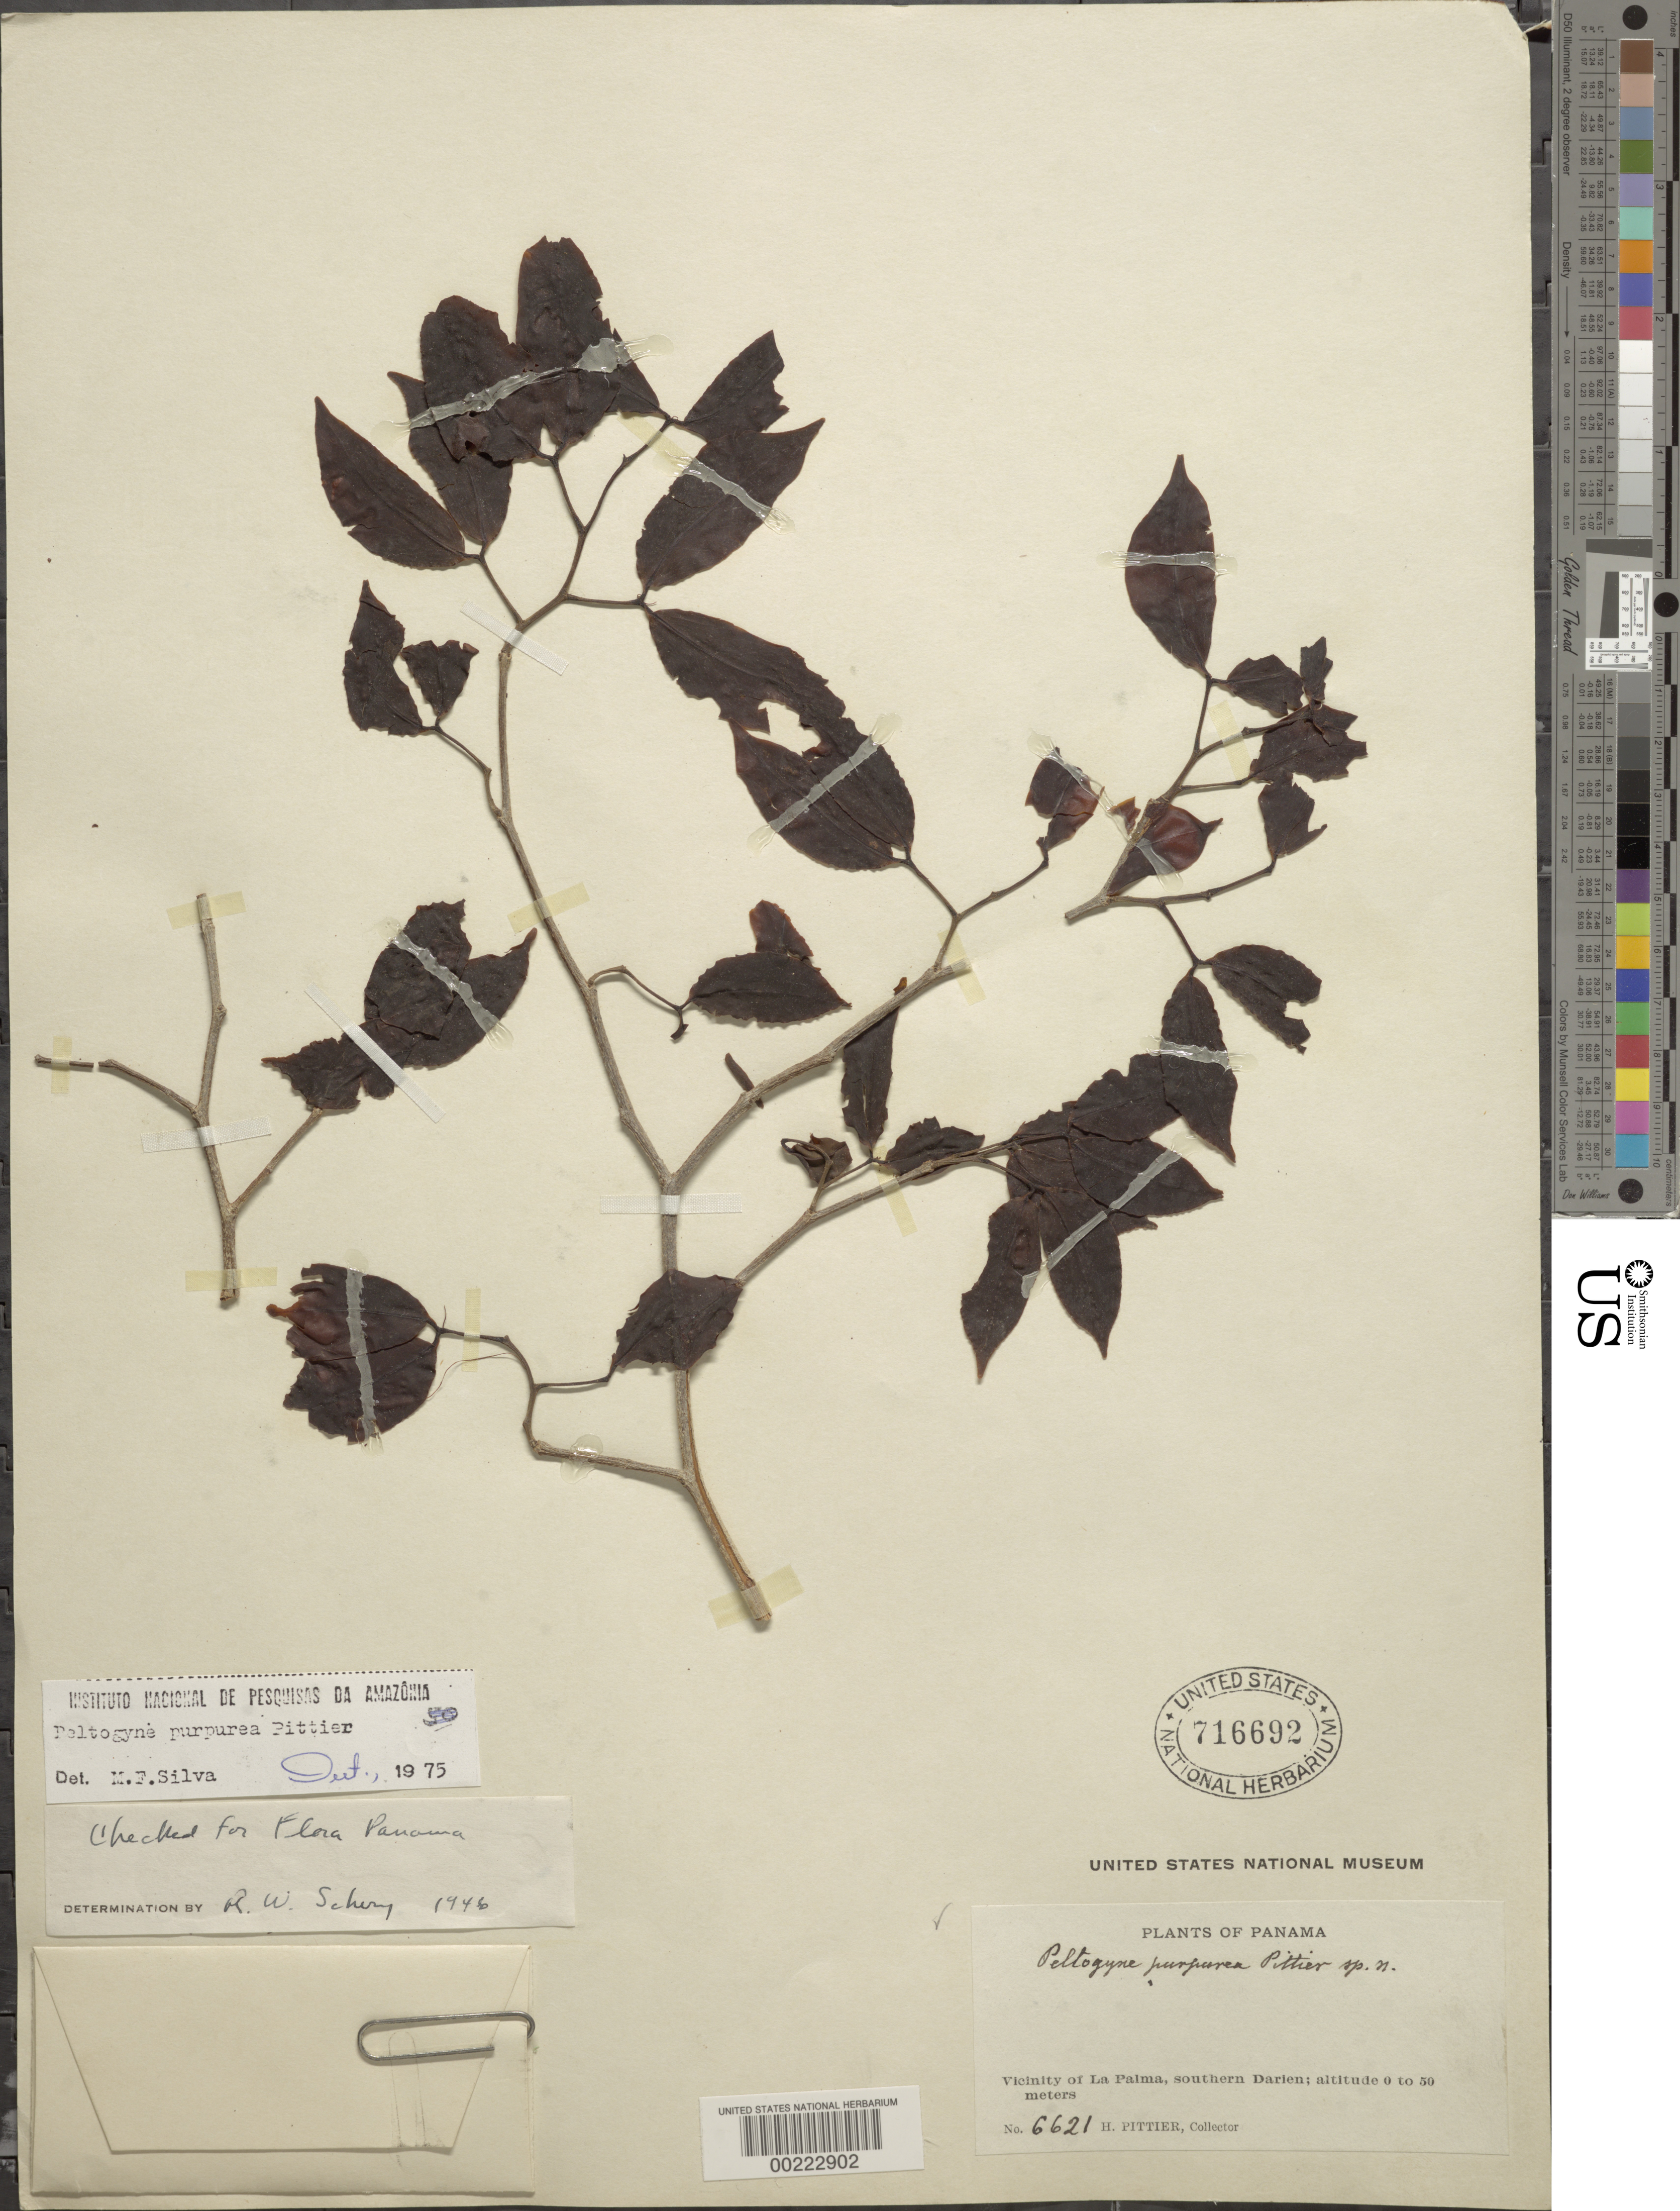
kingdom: Plantae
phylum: Tracheophyta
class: Magnoliopsida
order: Fabales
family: Fabaceae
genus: Peltogyne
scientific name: Peltogyne purpurea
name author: Pittier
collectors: H. F. Pittier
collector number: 6621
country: Panama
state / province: Darién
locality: Vicinity of La Palma, southern Darien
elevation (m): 0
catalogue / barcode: US 716692